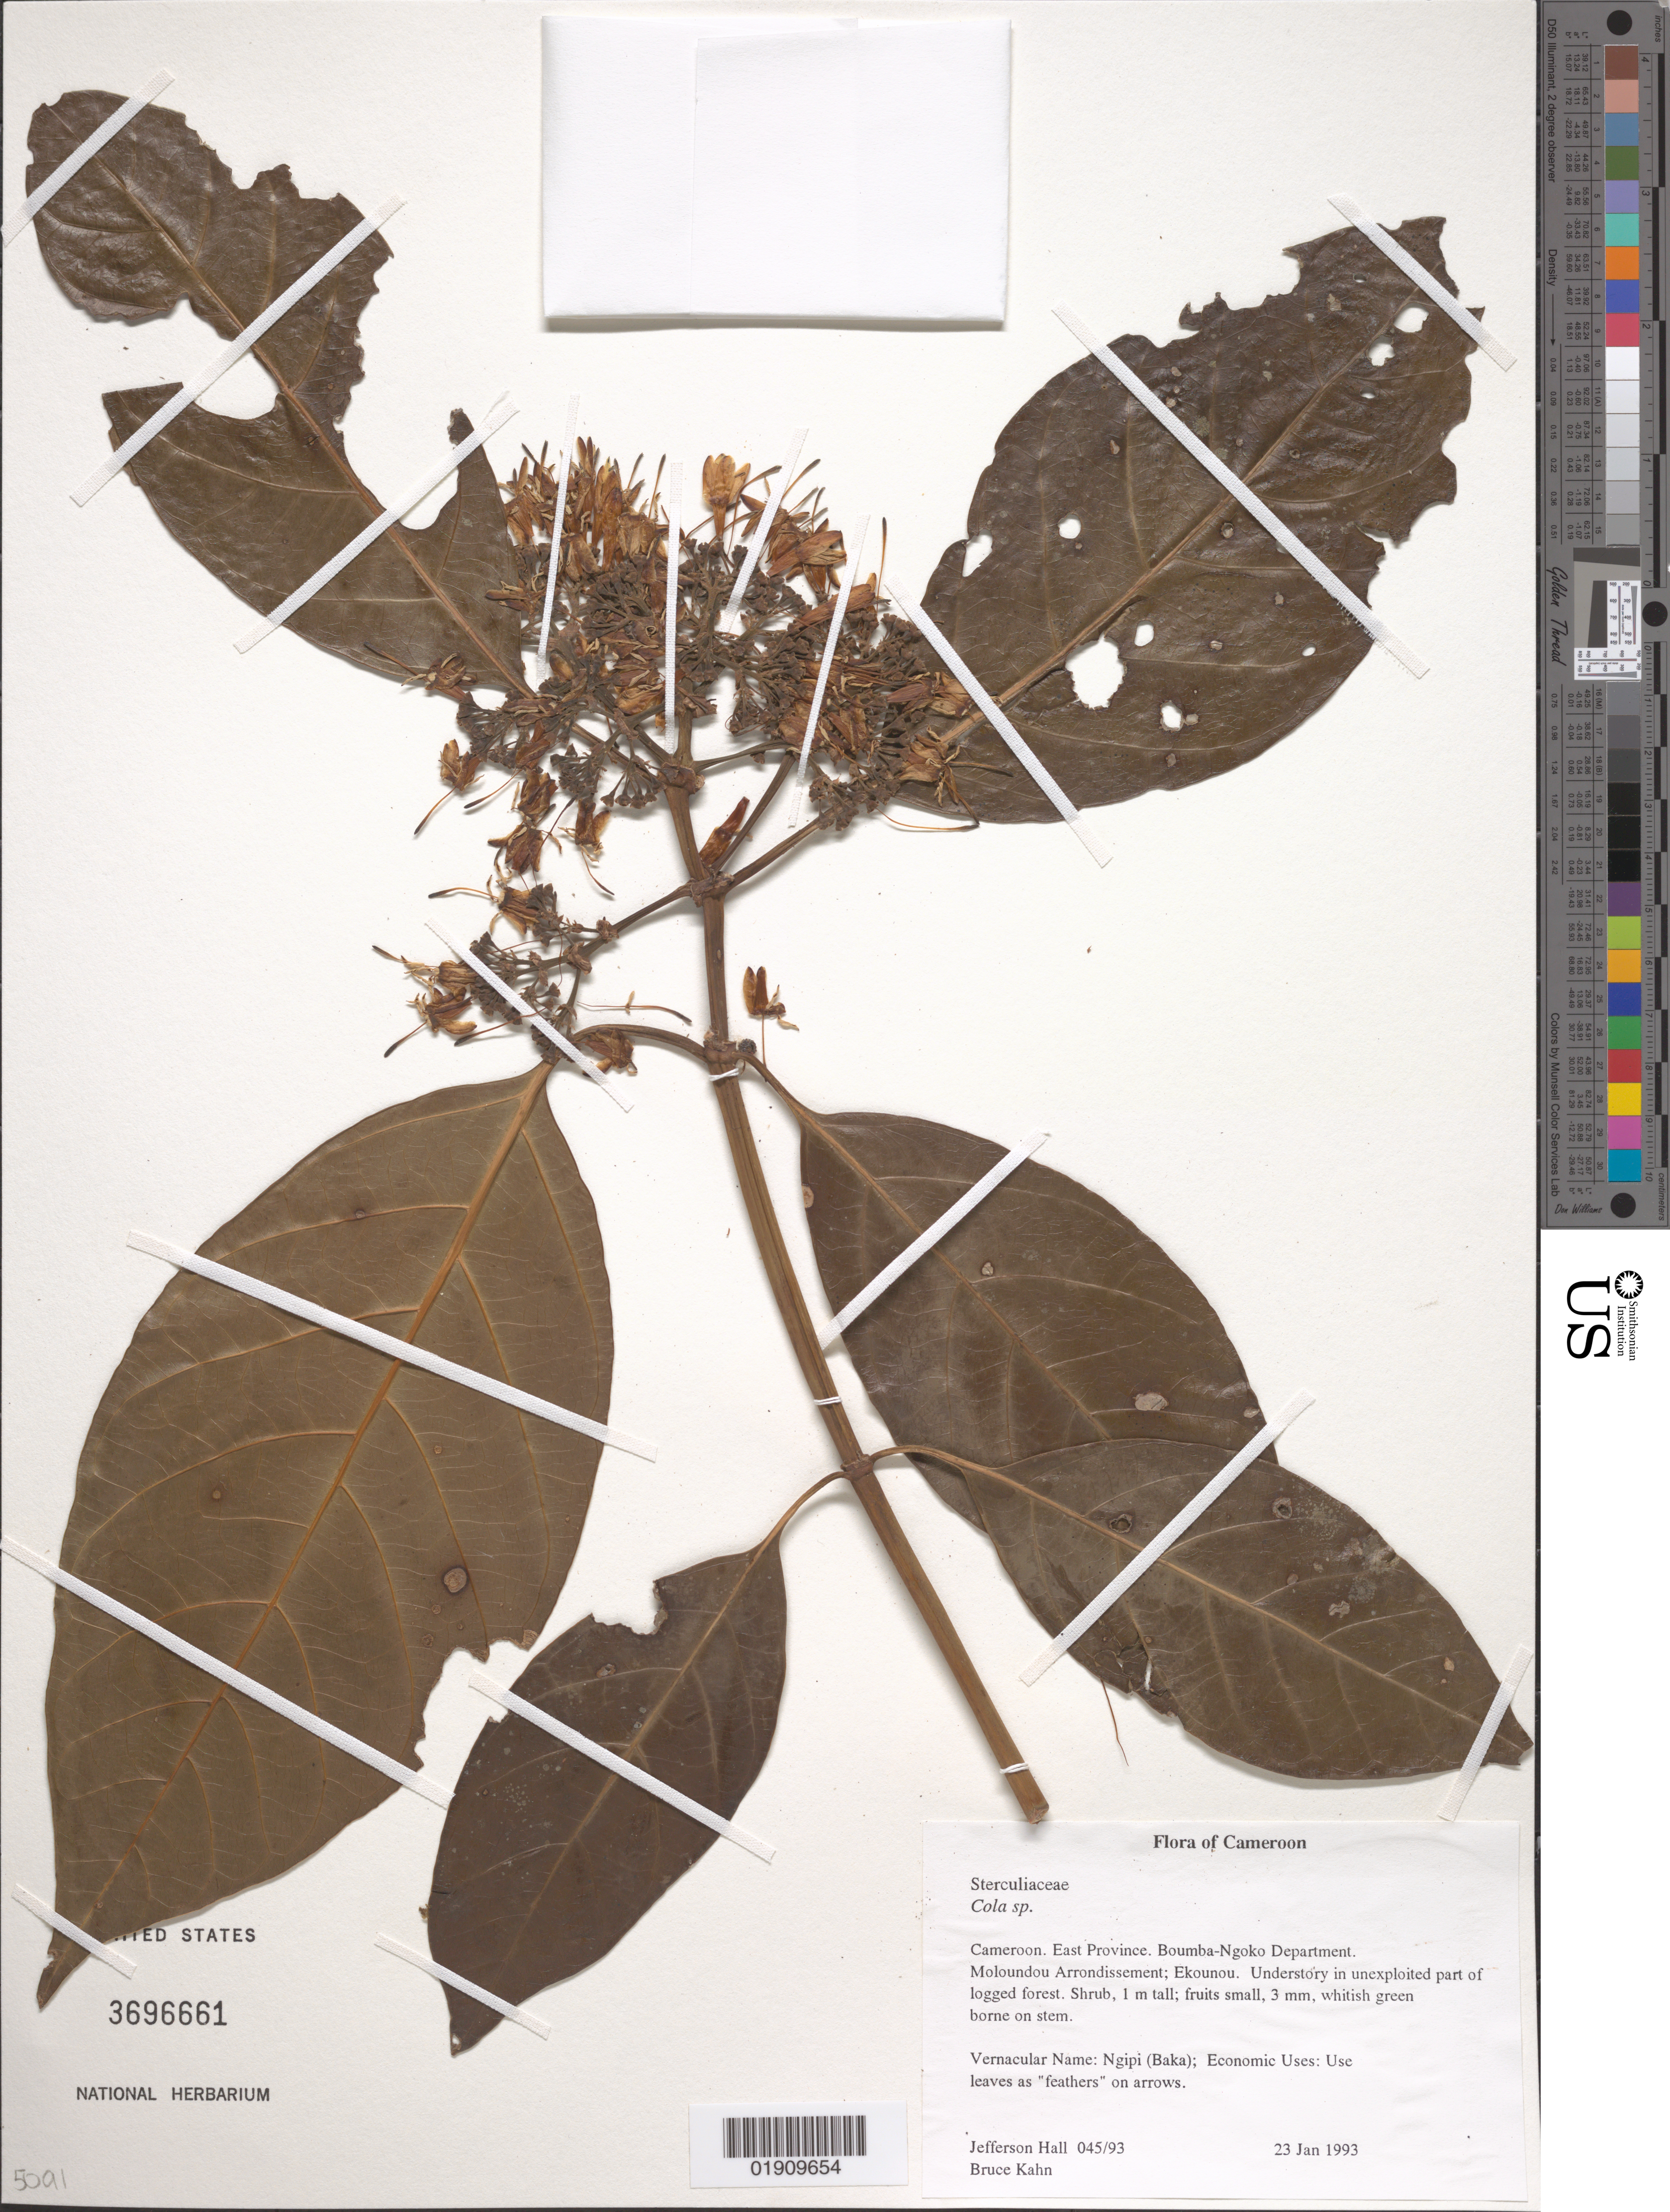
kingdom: Plantae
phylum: Tracheophyta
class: Magnoliopsida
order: Malvales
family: Malvaceae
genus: Cola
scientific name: Cola sp.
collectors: J. Hall & B. Kahn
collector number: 045/93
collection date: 1993-01-23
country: Cameroon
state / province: Est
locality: Boumba-Ngoko Department. Boumba-Ngoko Department. Moloundou Arroundissement; Ekounou,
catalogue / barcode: US 3696661